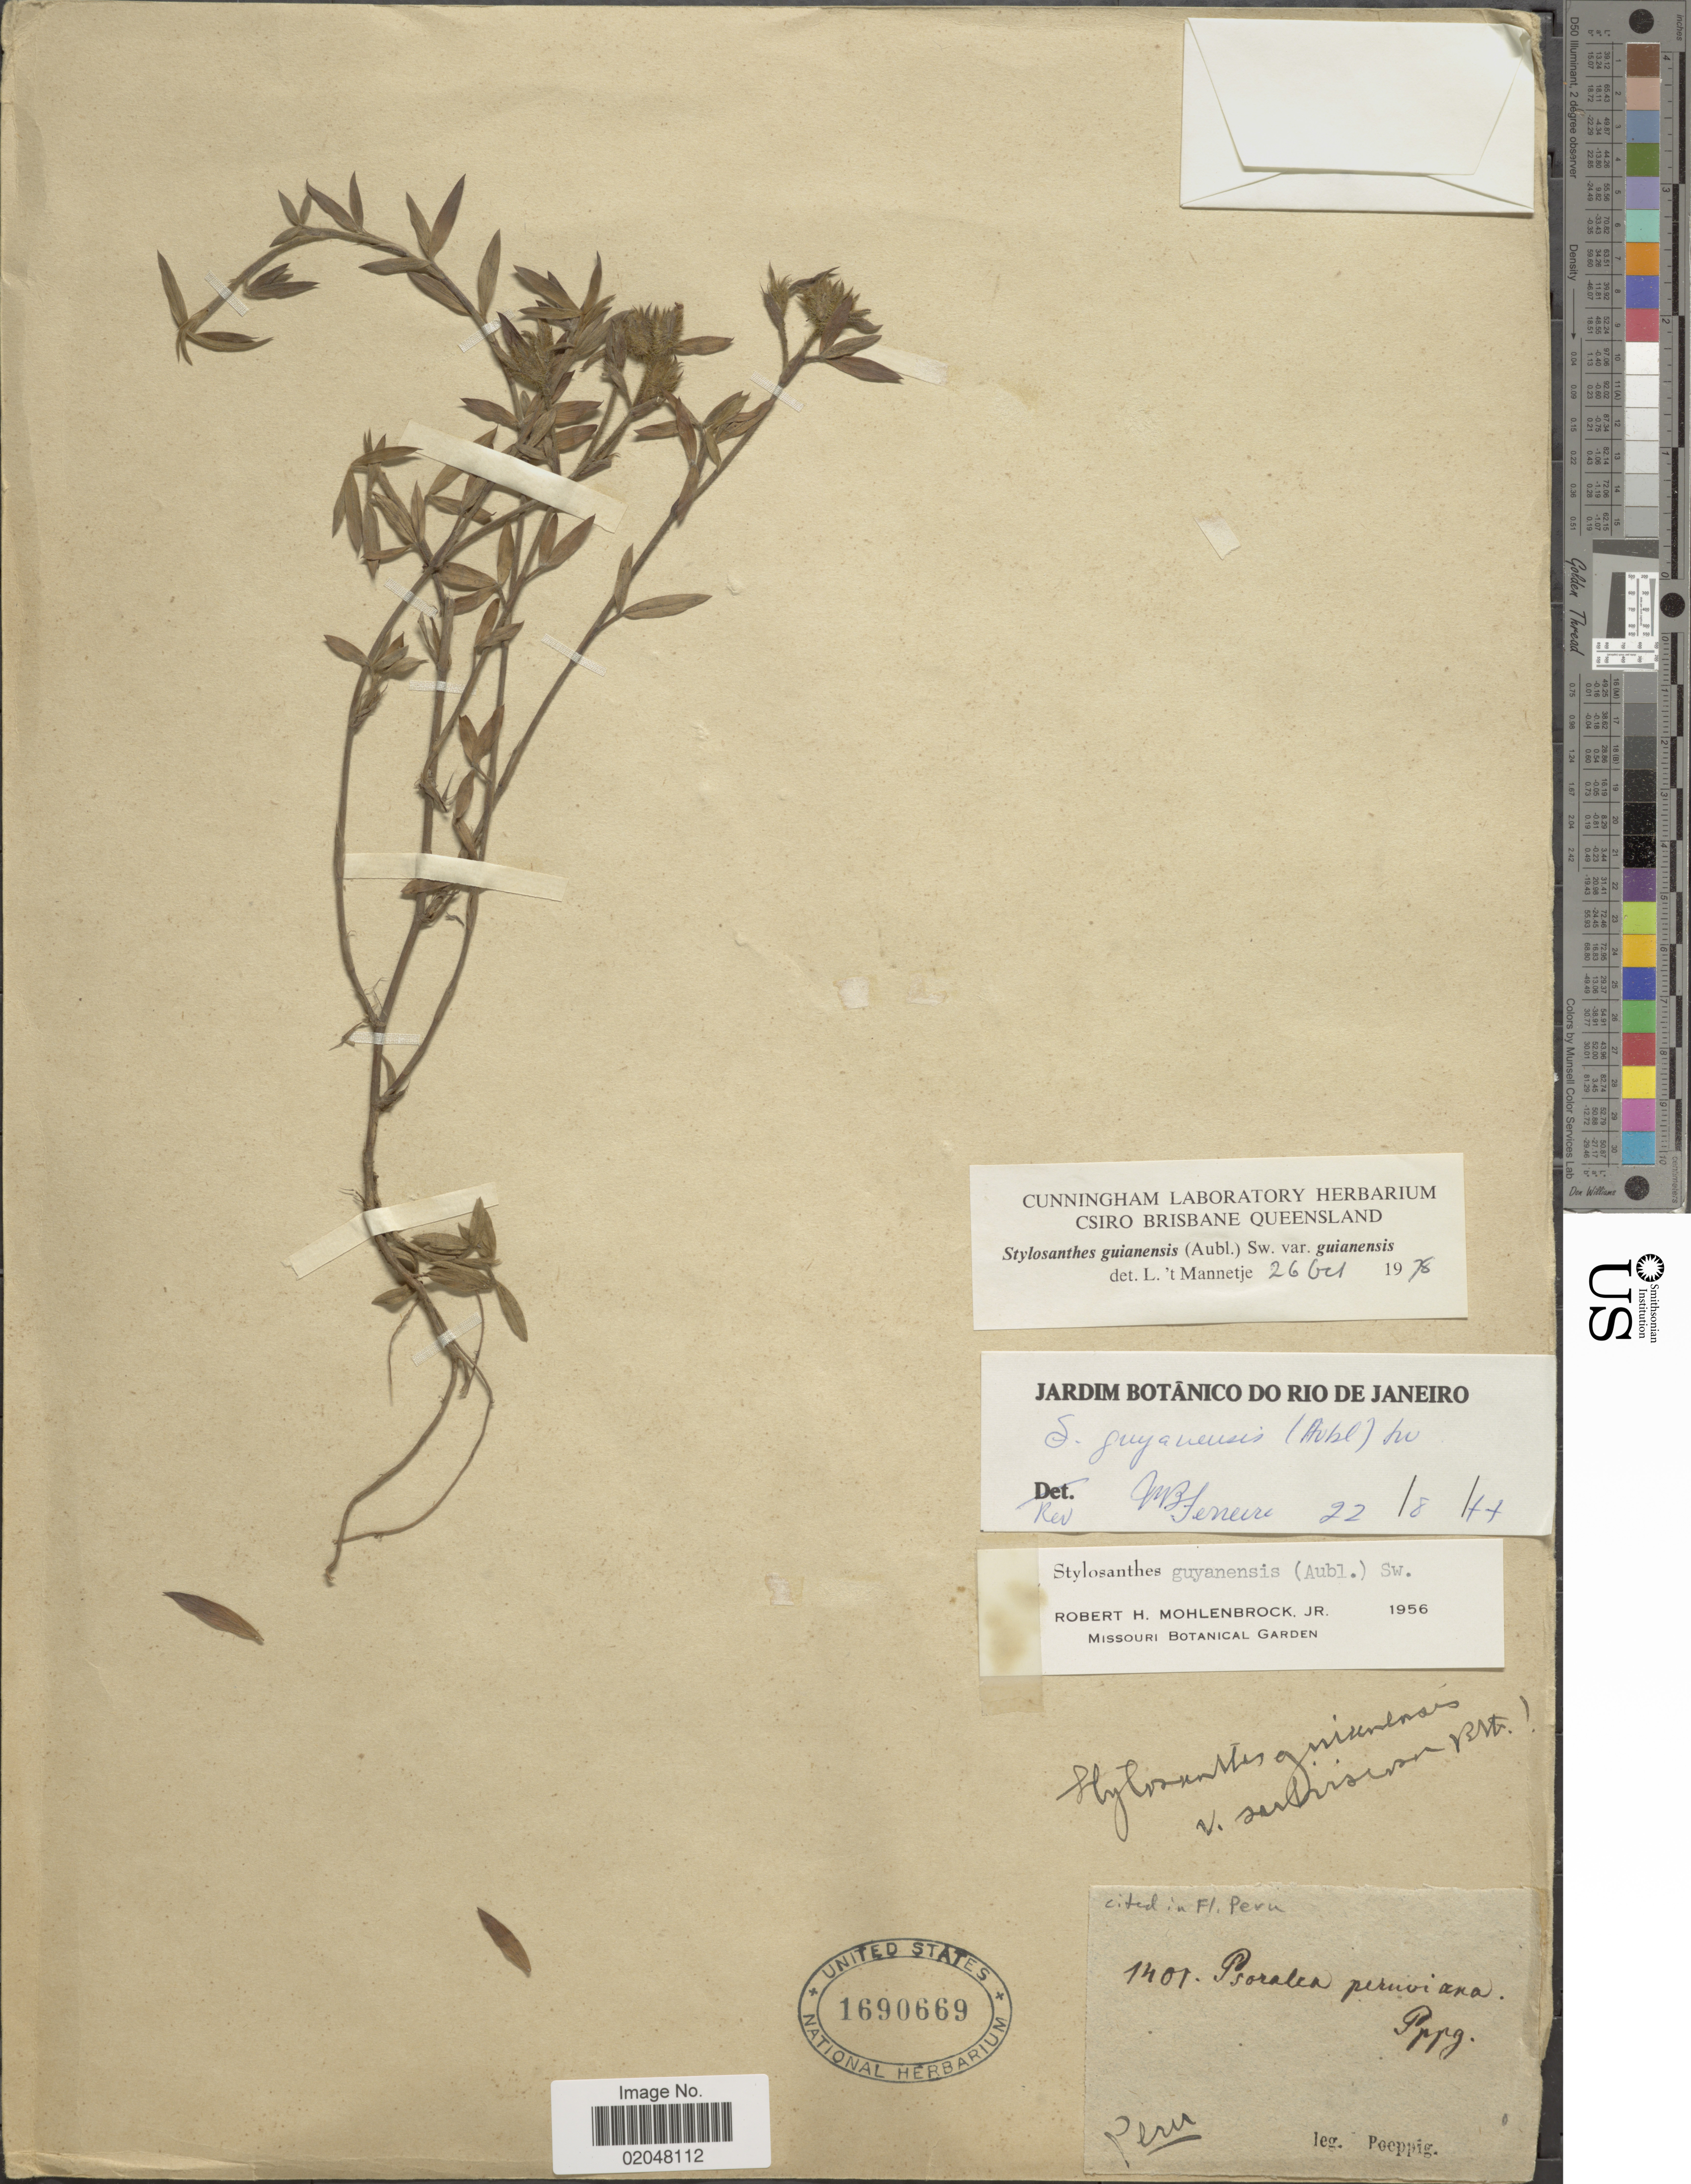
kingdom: Plantae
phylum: Tracheophyta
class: Magnoliopsida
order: Fabales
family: Fabaceae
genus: Stylosanthes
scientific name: Stylosanthes guianensis var. guianensis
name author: (Aubl.) Sw.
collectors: Poeppig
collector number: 1401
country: Peru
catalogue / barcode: US 1690669